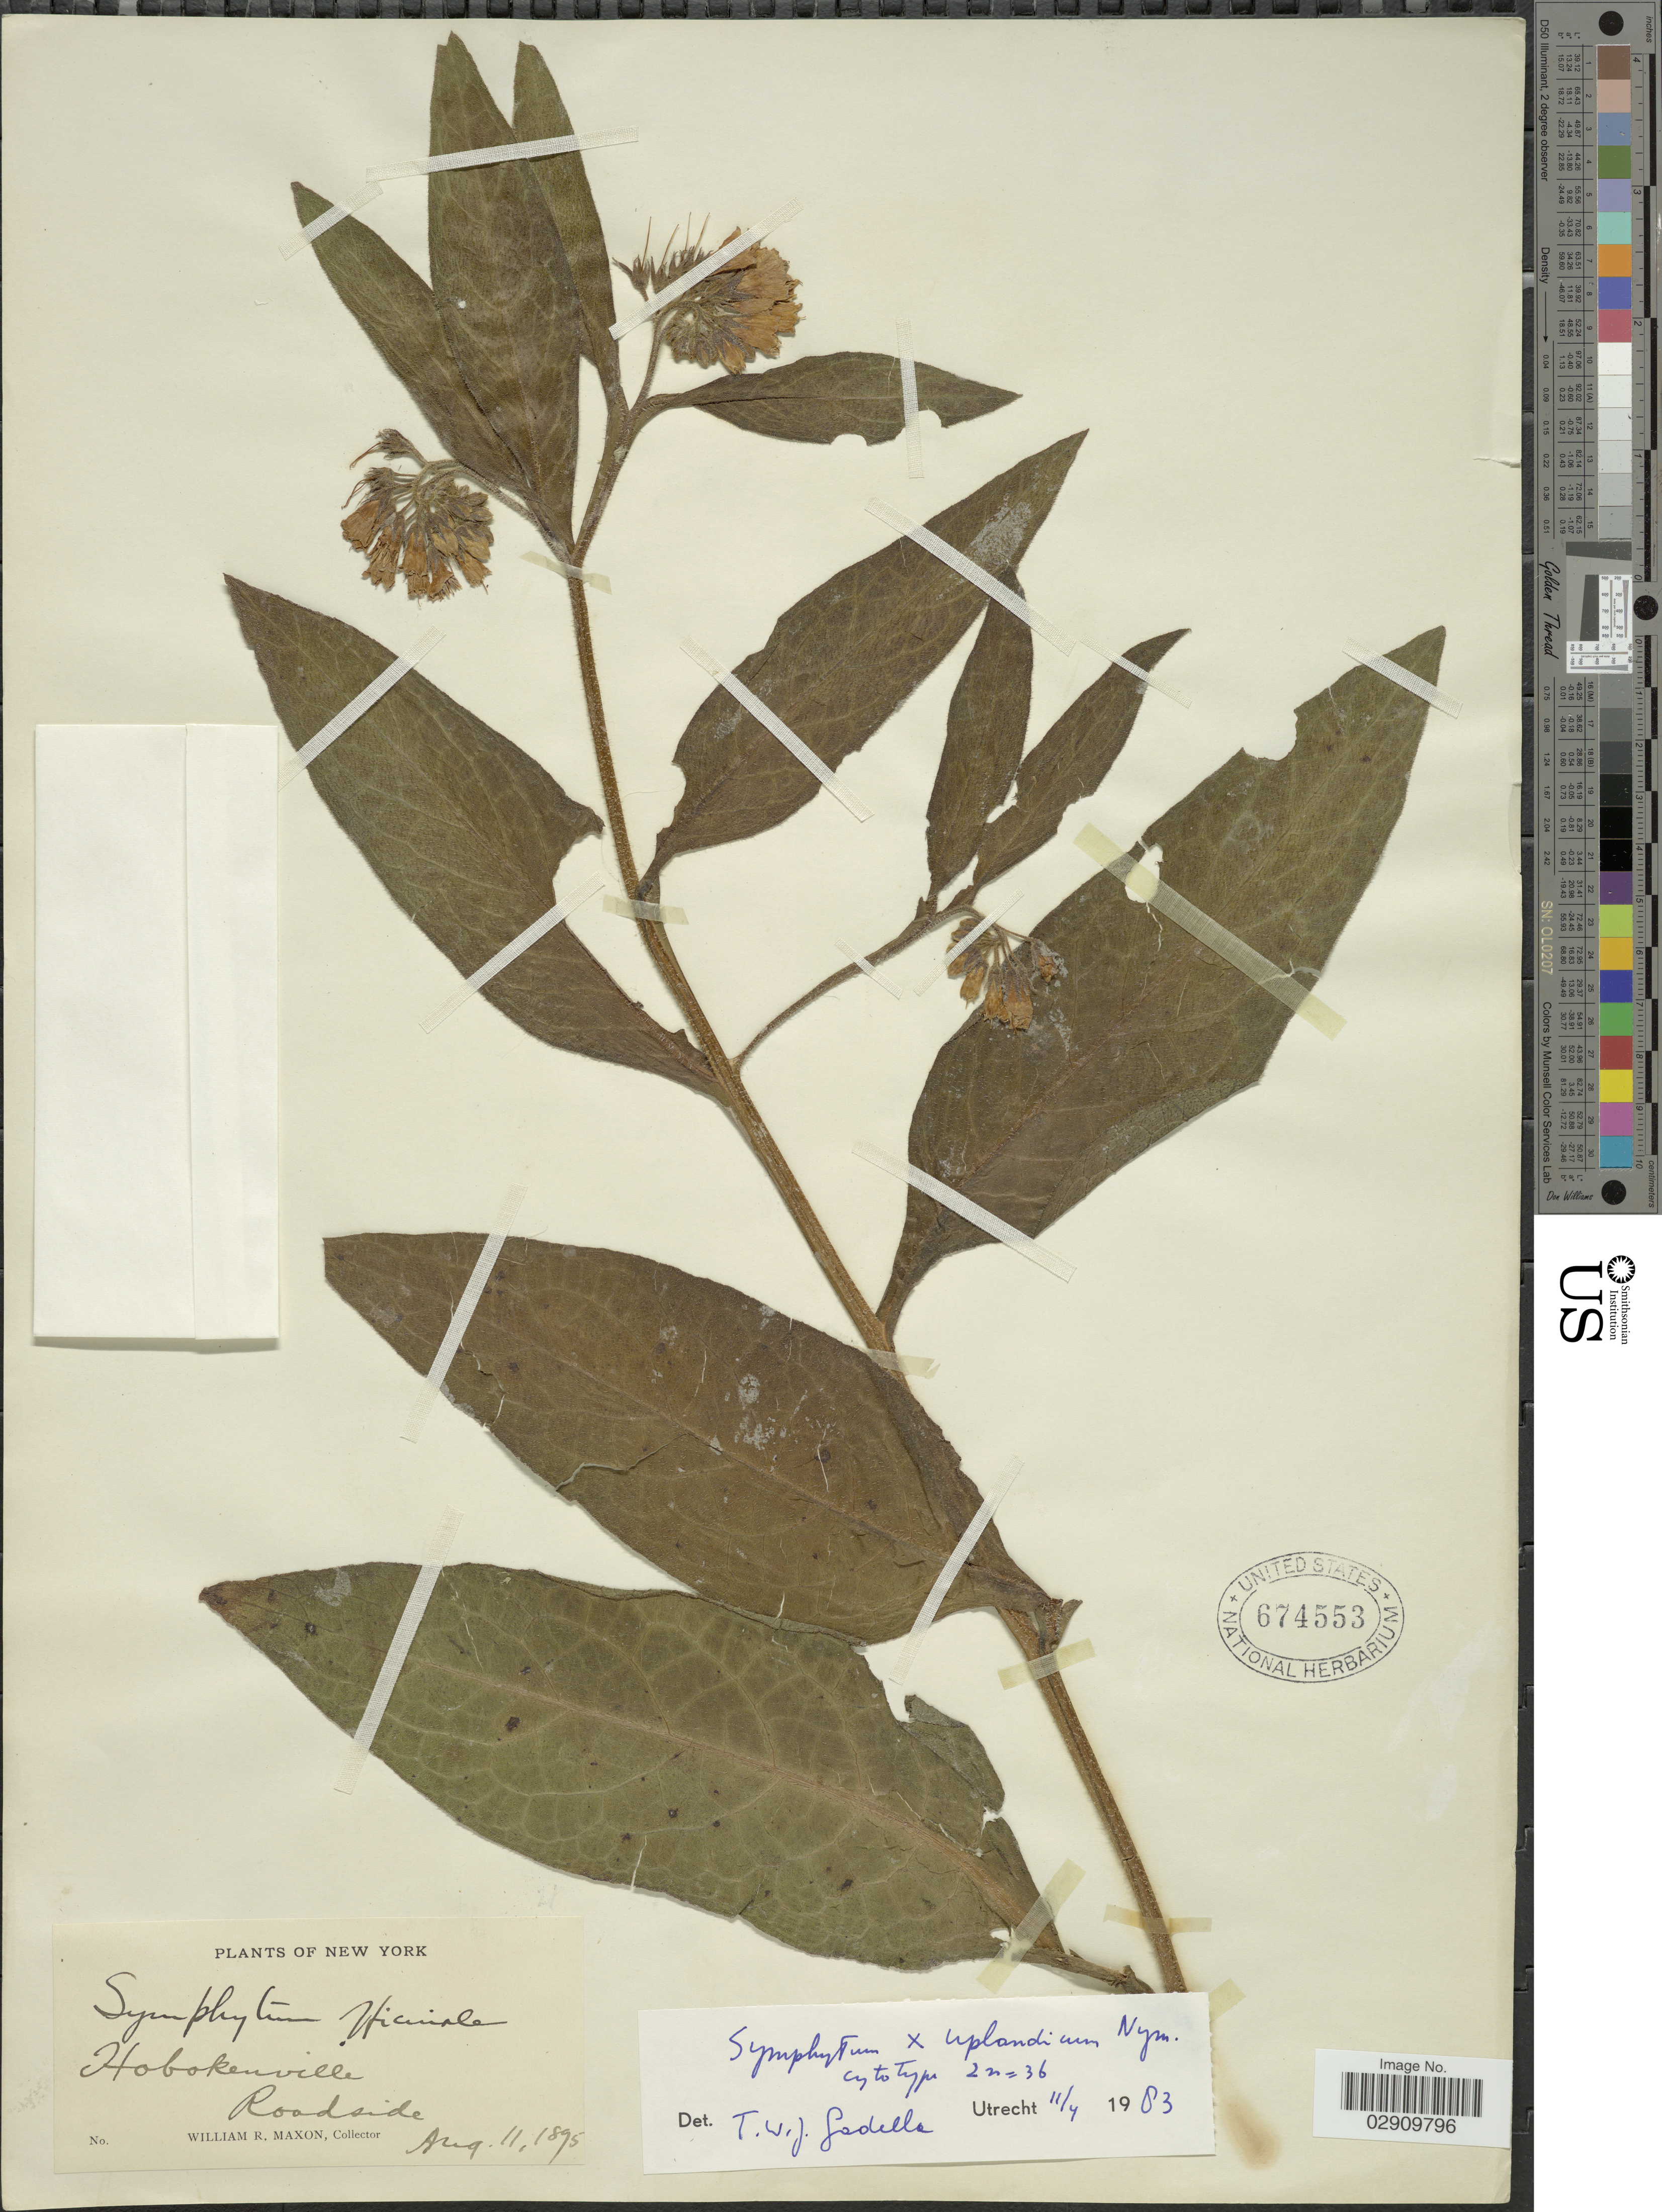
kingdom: Plantae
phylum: Tracheophyta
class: Magnoliopsida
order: Boraginales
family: Boraginaceae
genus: Symphytum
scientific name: Symphytum uplandicum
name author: Nyman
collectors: W. R. Maxon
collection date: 1895-08-11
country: United States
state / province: New York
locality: Hobokenville, Roadside.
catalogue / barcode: US 674553